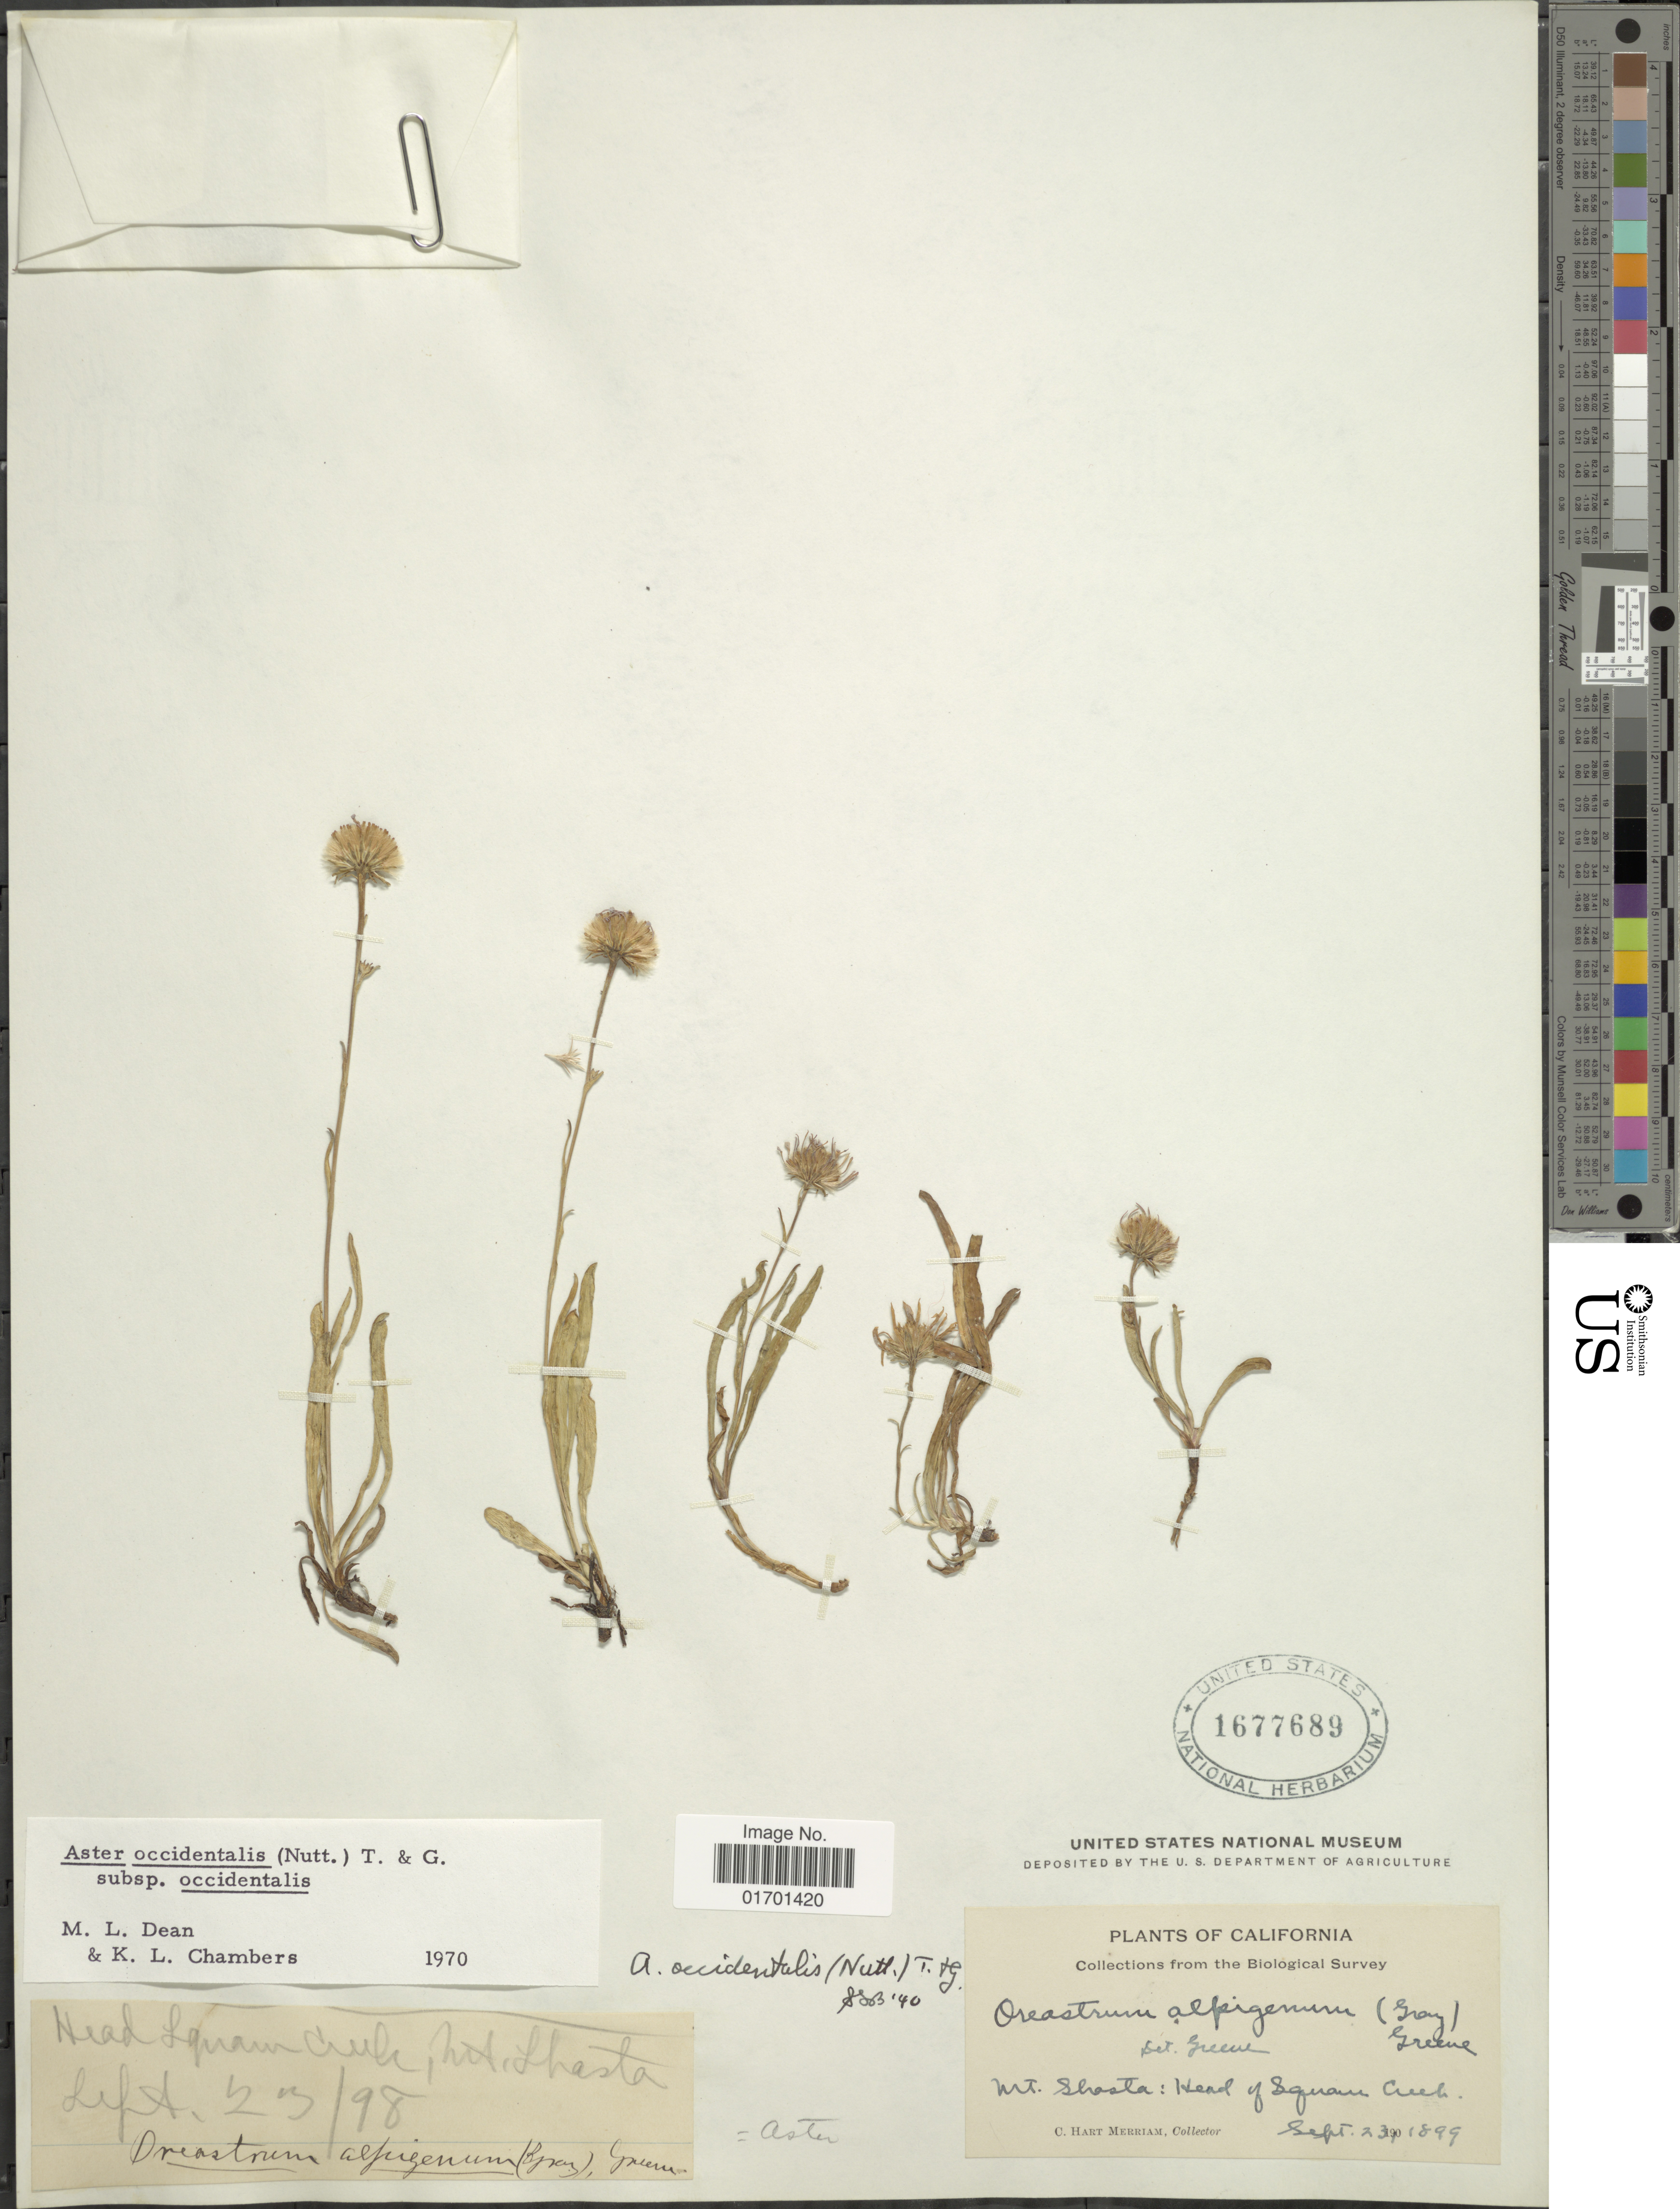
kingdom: Plantae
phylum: Tracheophyta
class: Magnoliopsida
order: Asterales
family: Asteraceae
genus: Symphyotrichum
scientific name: Symphyotrichum spathulatum var. spathulatum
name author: (Lindl.) G.L. Nesom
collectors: C. Merriam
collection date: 1899-09-23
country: United States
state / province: California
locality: Mt. Shasta: Head of Square Creek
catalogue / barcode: US 1677689